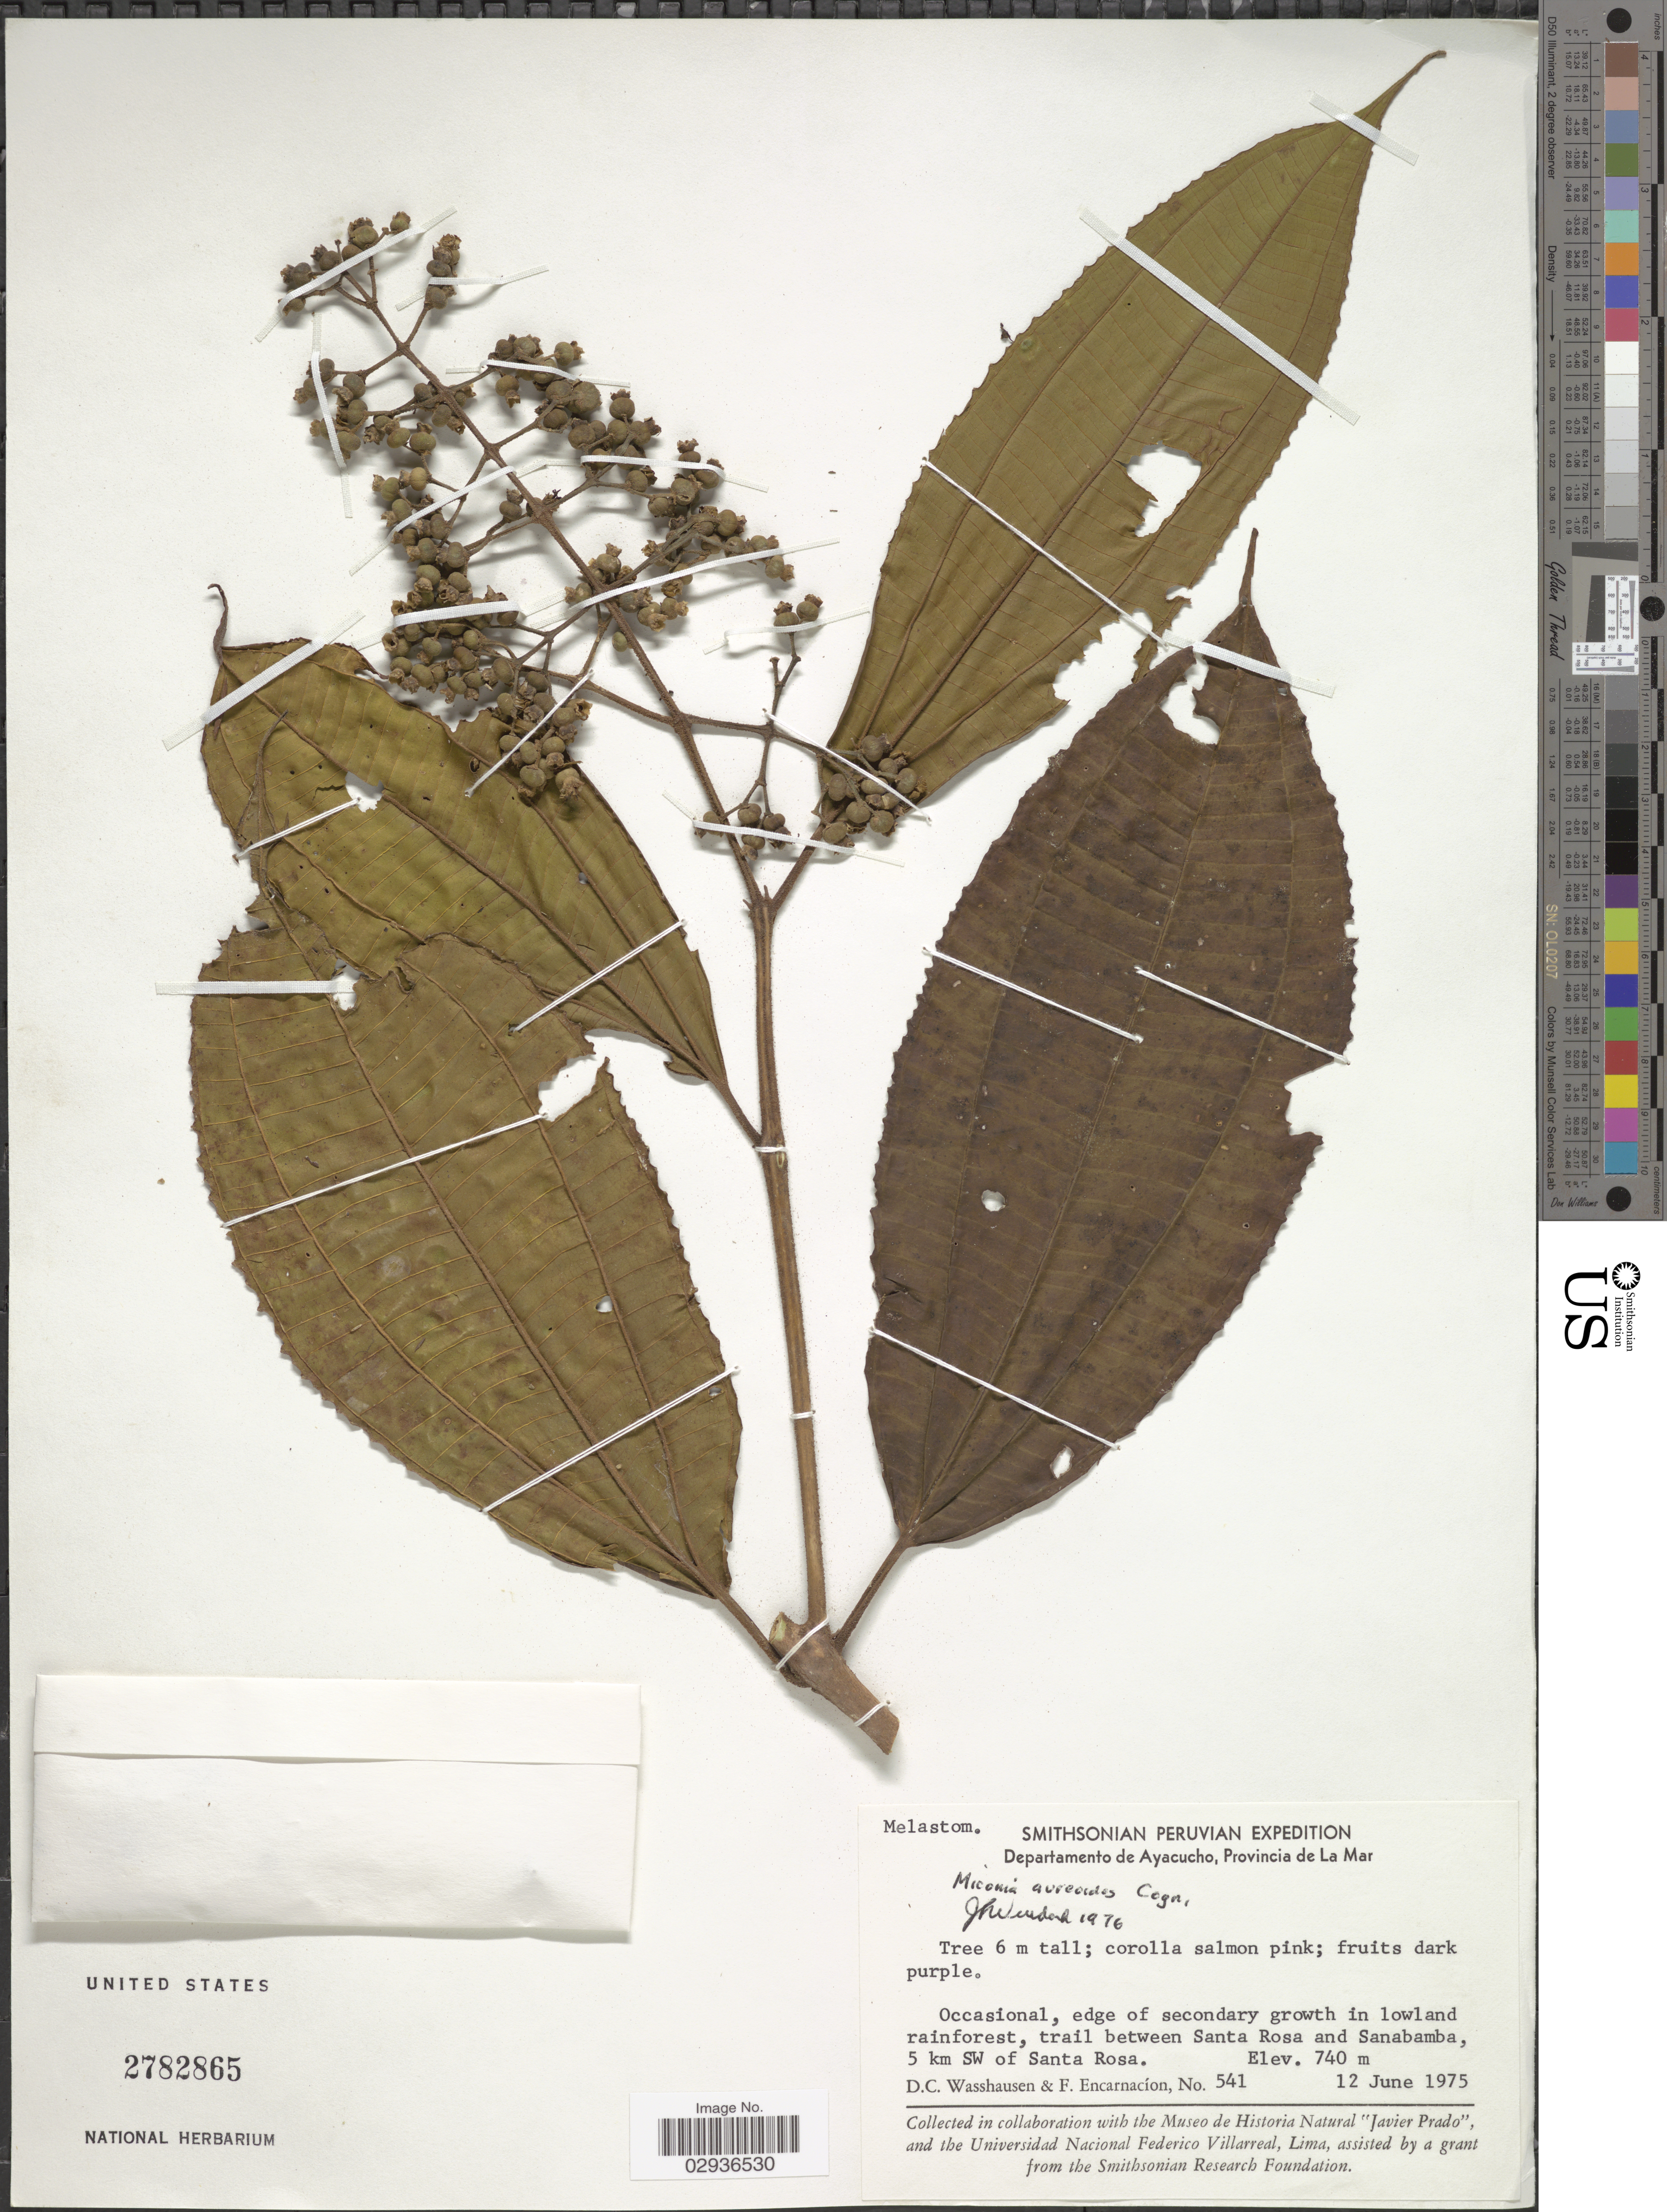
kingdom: Plantae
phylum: Tracheophyta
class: Magnoliopsida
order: Myrtales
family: Melastomataceae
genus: Miconia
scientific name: Miconia aureoides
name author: Cogn.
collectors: D. C. Wasshausen & F. Encarnación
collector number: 541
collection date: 1975-06-12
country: Peru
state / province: Ayacucho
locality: Departamento de Ayacucho, Provincia de La Mar. Trail between Santa Rosa and Sanabamba, 5 km SW of Santa Rosa.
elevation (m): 740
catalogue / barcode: US 2782865